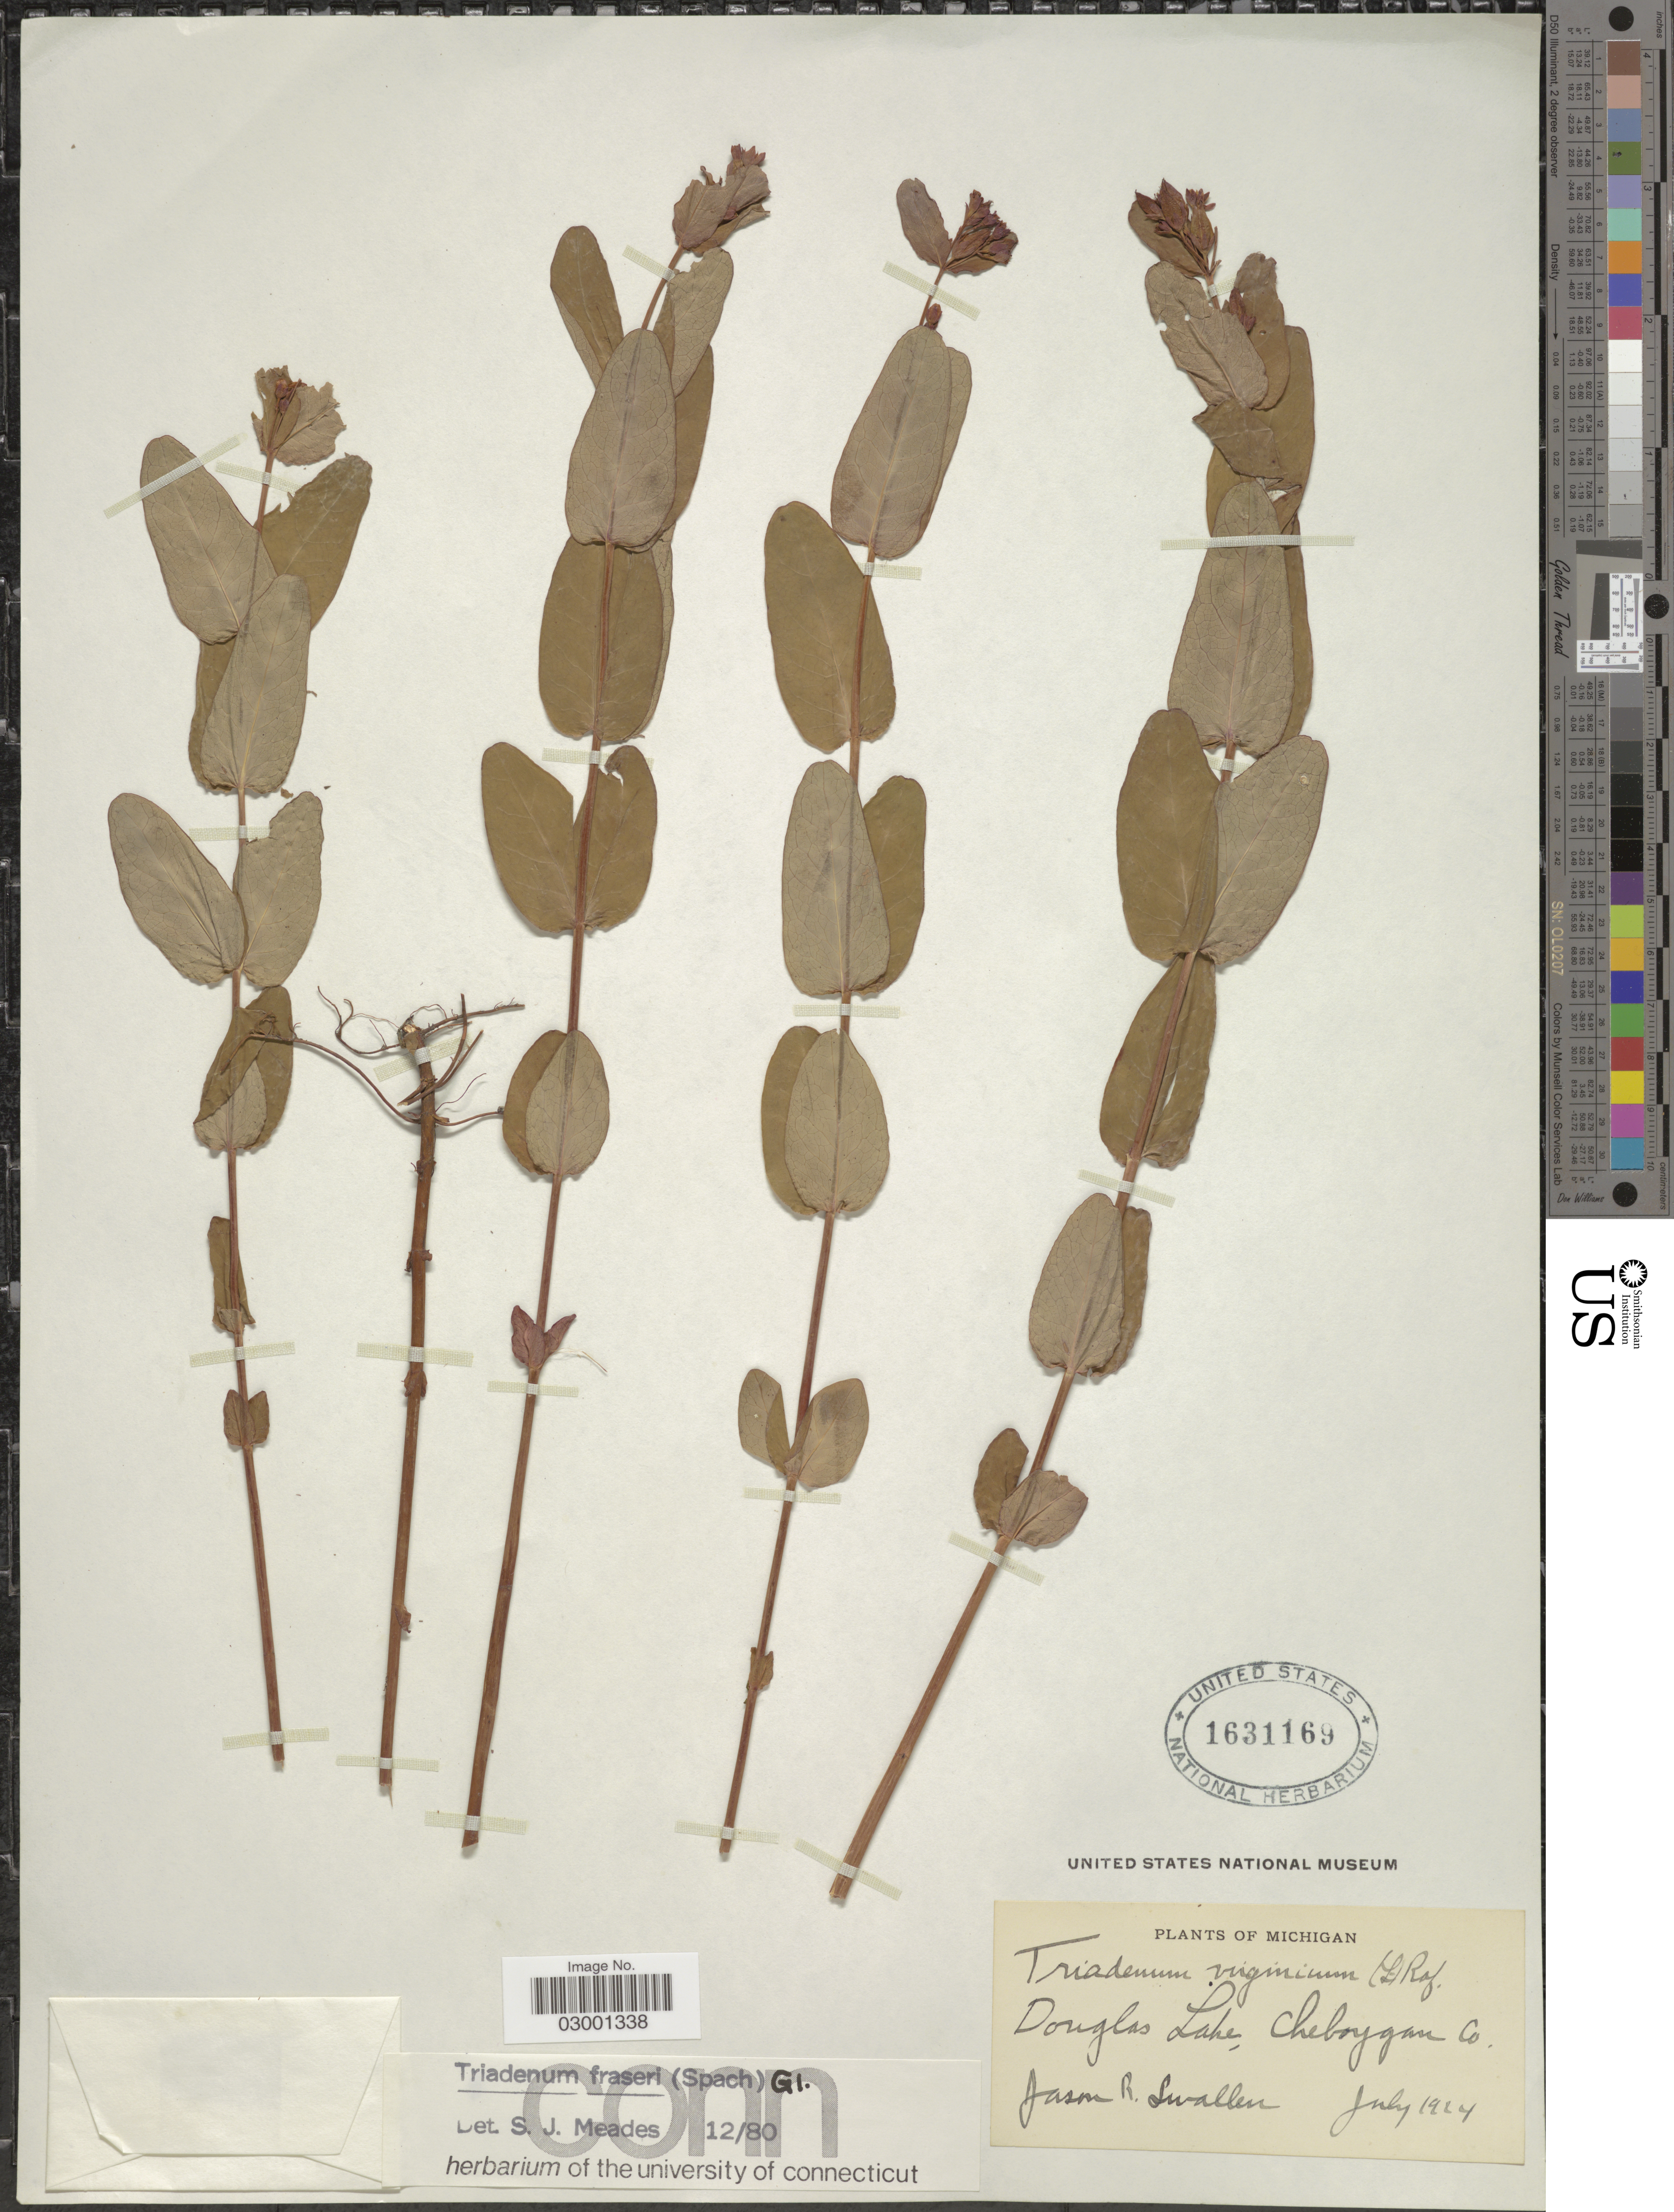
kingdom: Plantae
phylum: Tracheophyta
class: Magnoliopsida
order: Malpighiales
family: Hypericaceae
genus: Hypericum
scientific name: Hypericum fraseri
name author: Steud.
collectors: J. R. Swallen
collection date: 1924-07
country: United States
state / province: Michigan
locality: Douglas Lake, Cheboygan Co.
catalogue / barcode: US 1631169